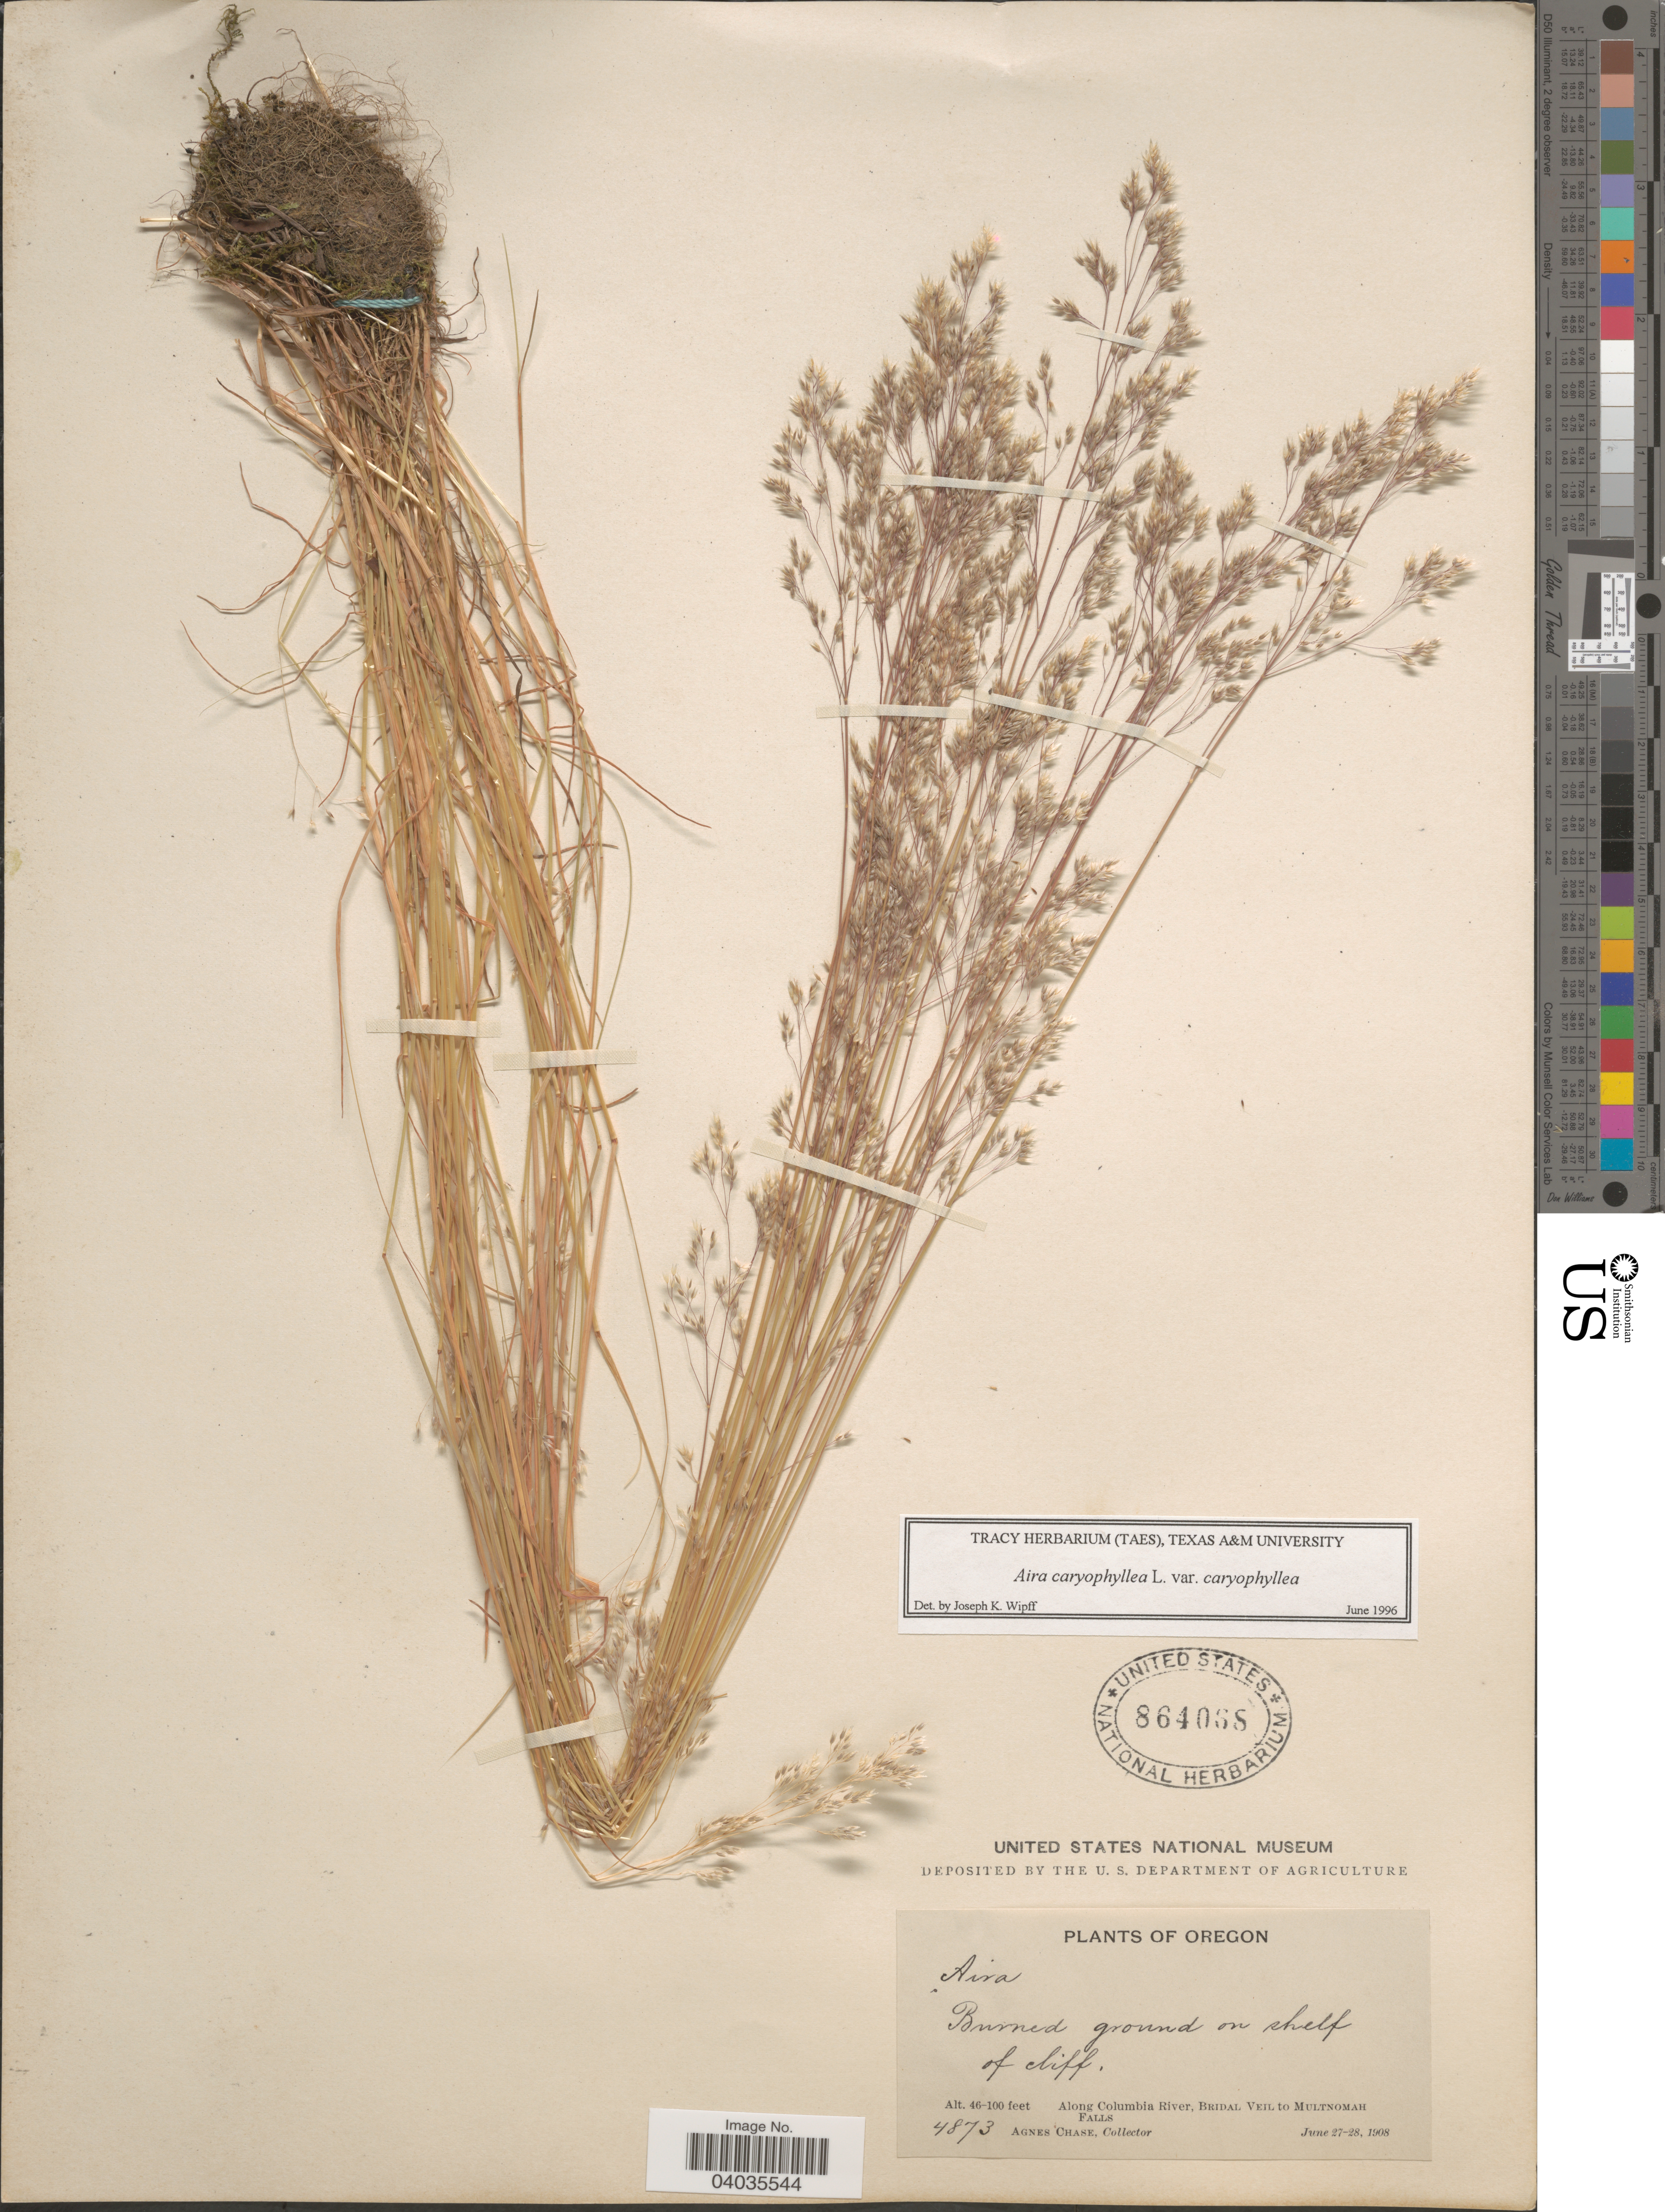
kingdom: Plantae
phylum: Tracheophyta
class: Liliopsida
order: Poales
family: Poaceae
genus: Aira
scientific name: Aira caryophyllea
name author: L.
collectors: A. Chase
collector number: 4873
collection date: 1908-06-27/1908-06-28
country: United States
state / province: Oregon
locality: Along Columbia River, Bridal Veil to Multnomah Falls.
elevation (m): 14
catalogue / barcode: US 864068